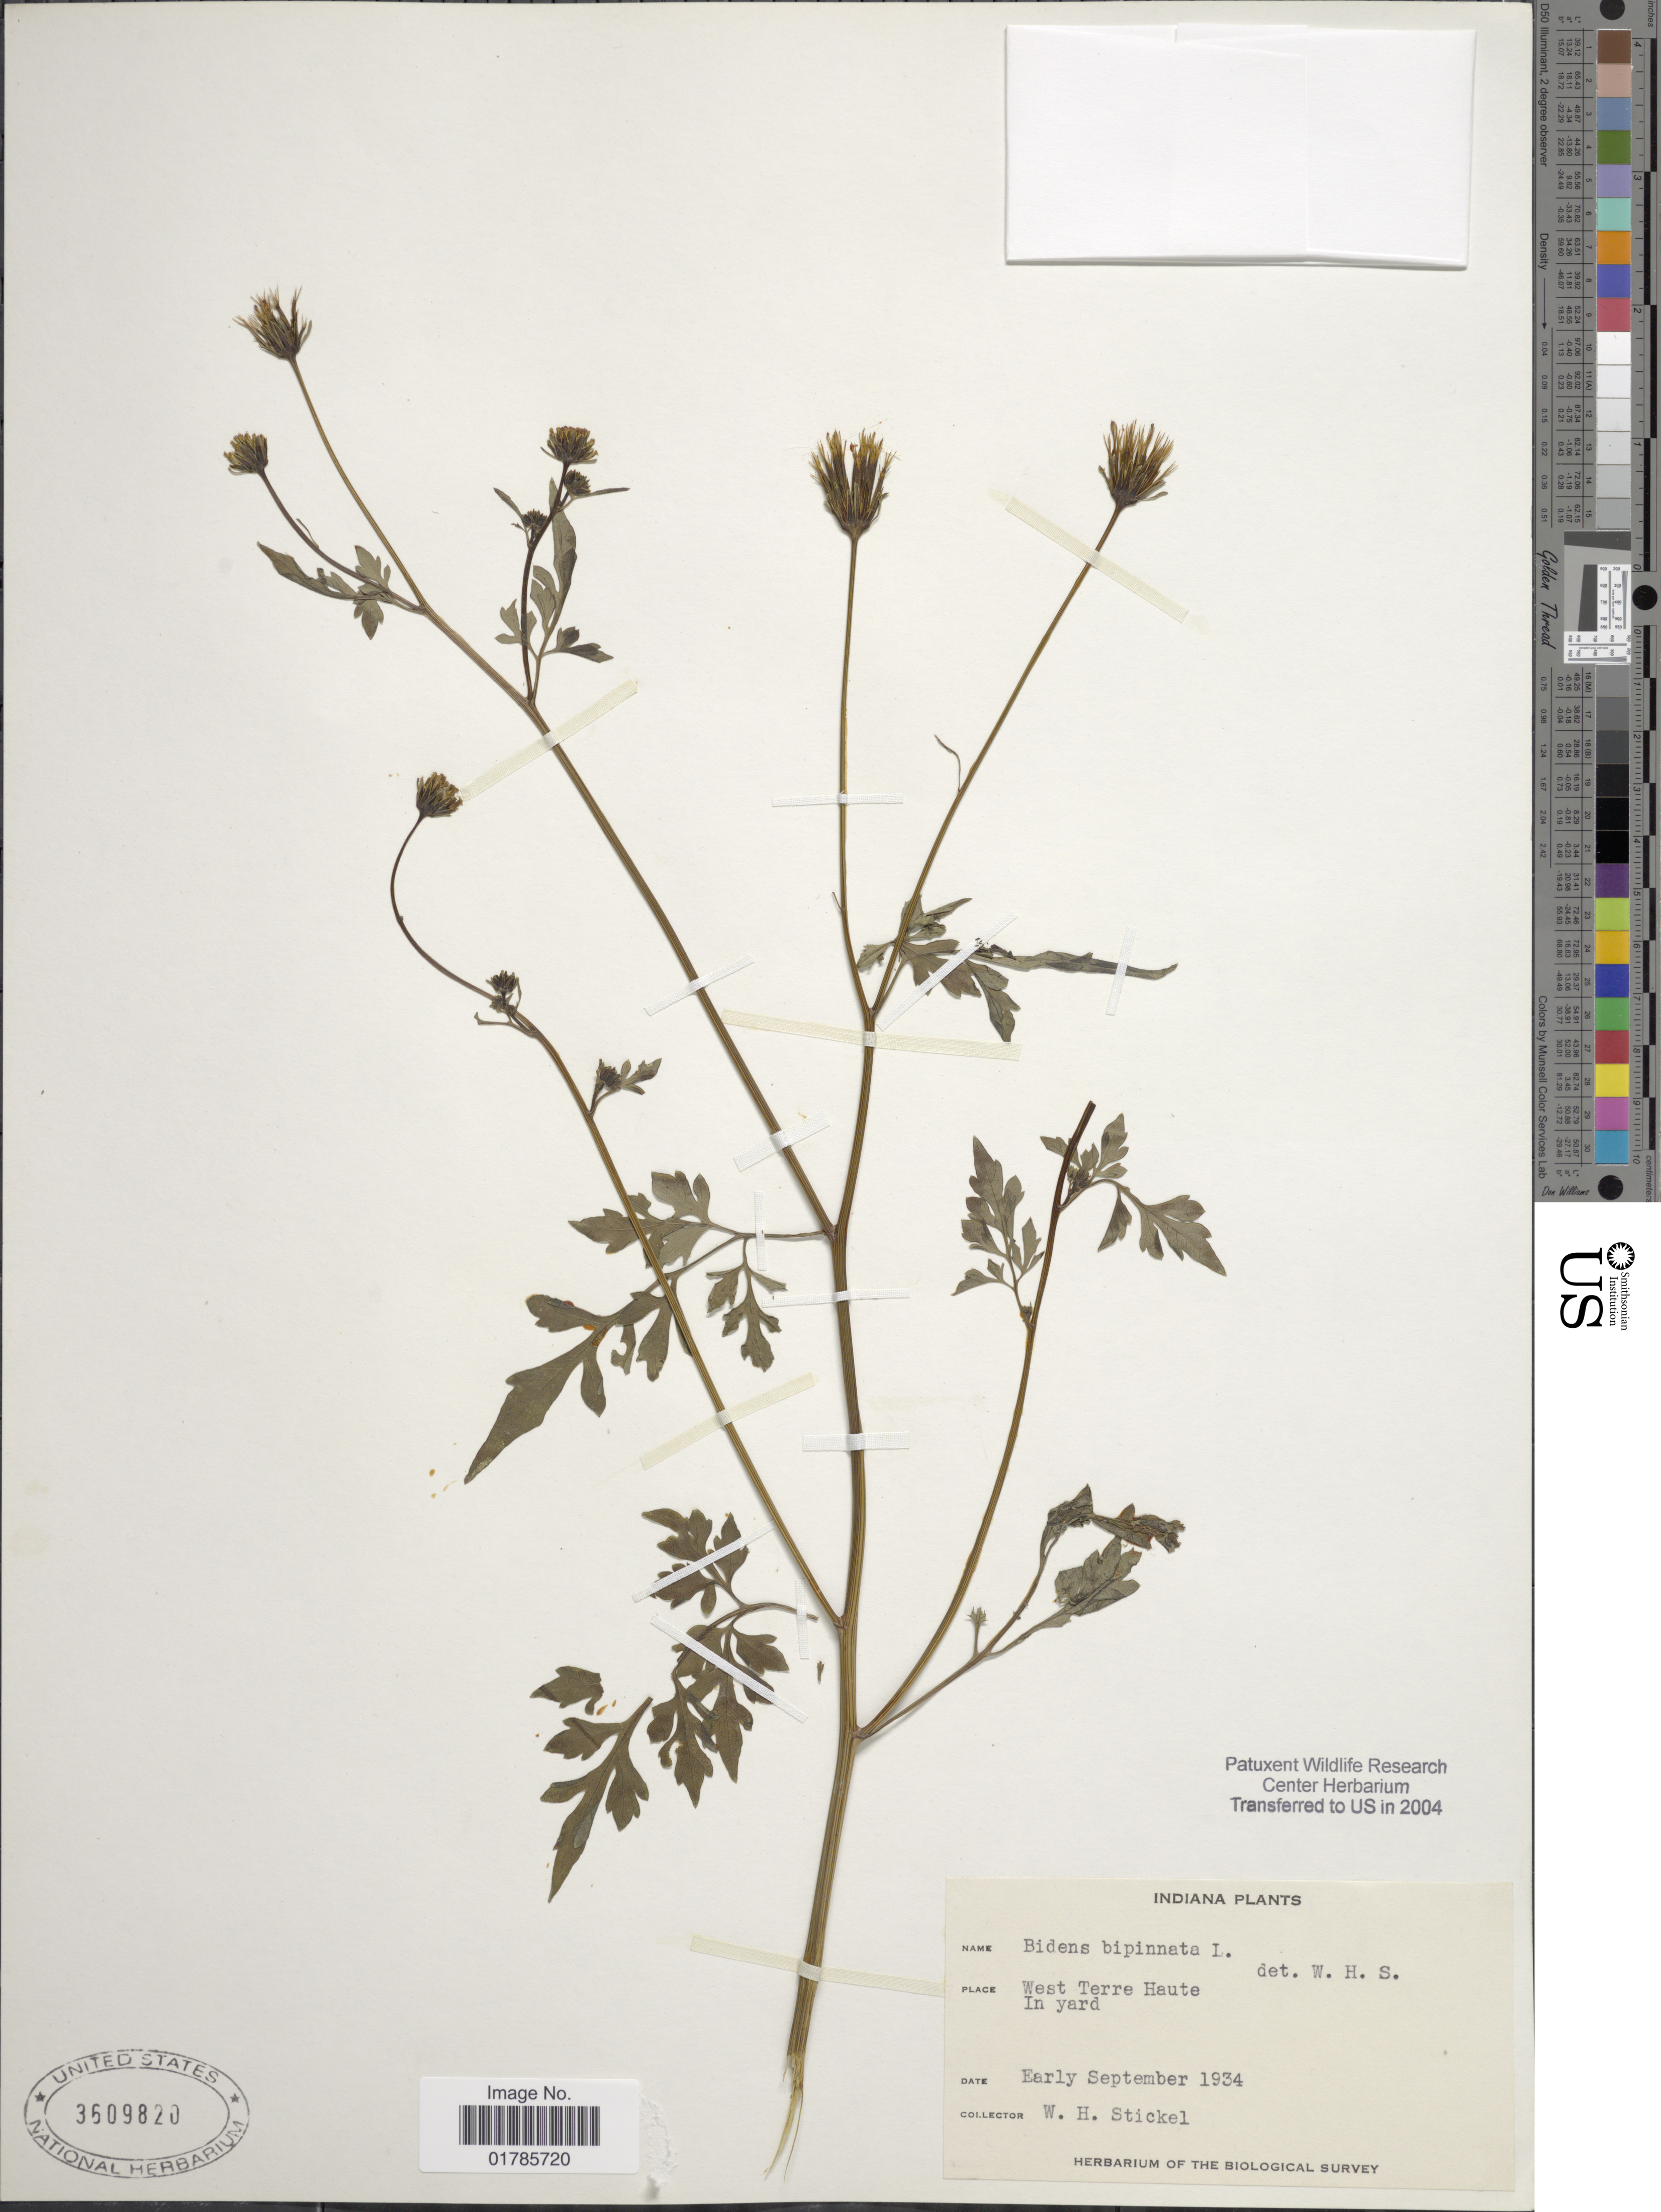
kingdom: Plantae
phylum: Tracheophyta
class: Magnoliopsida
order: Asterales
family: Asteraceae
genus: Bidens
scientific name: Bidens bipinnata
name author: L.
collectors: W. Stickel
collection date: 1934-09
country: United States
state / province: Indiana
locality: West Terre Haute, in yard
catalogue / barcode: US 3509820